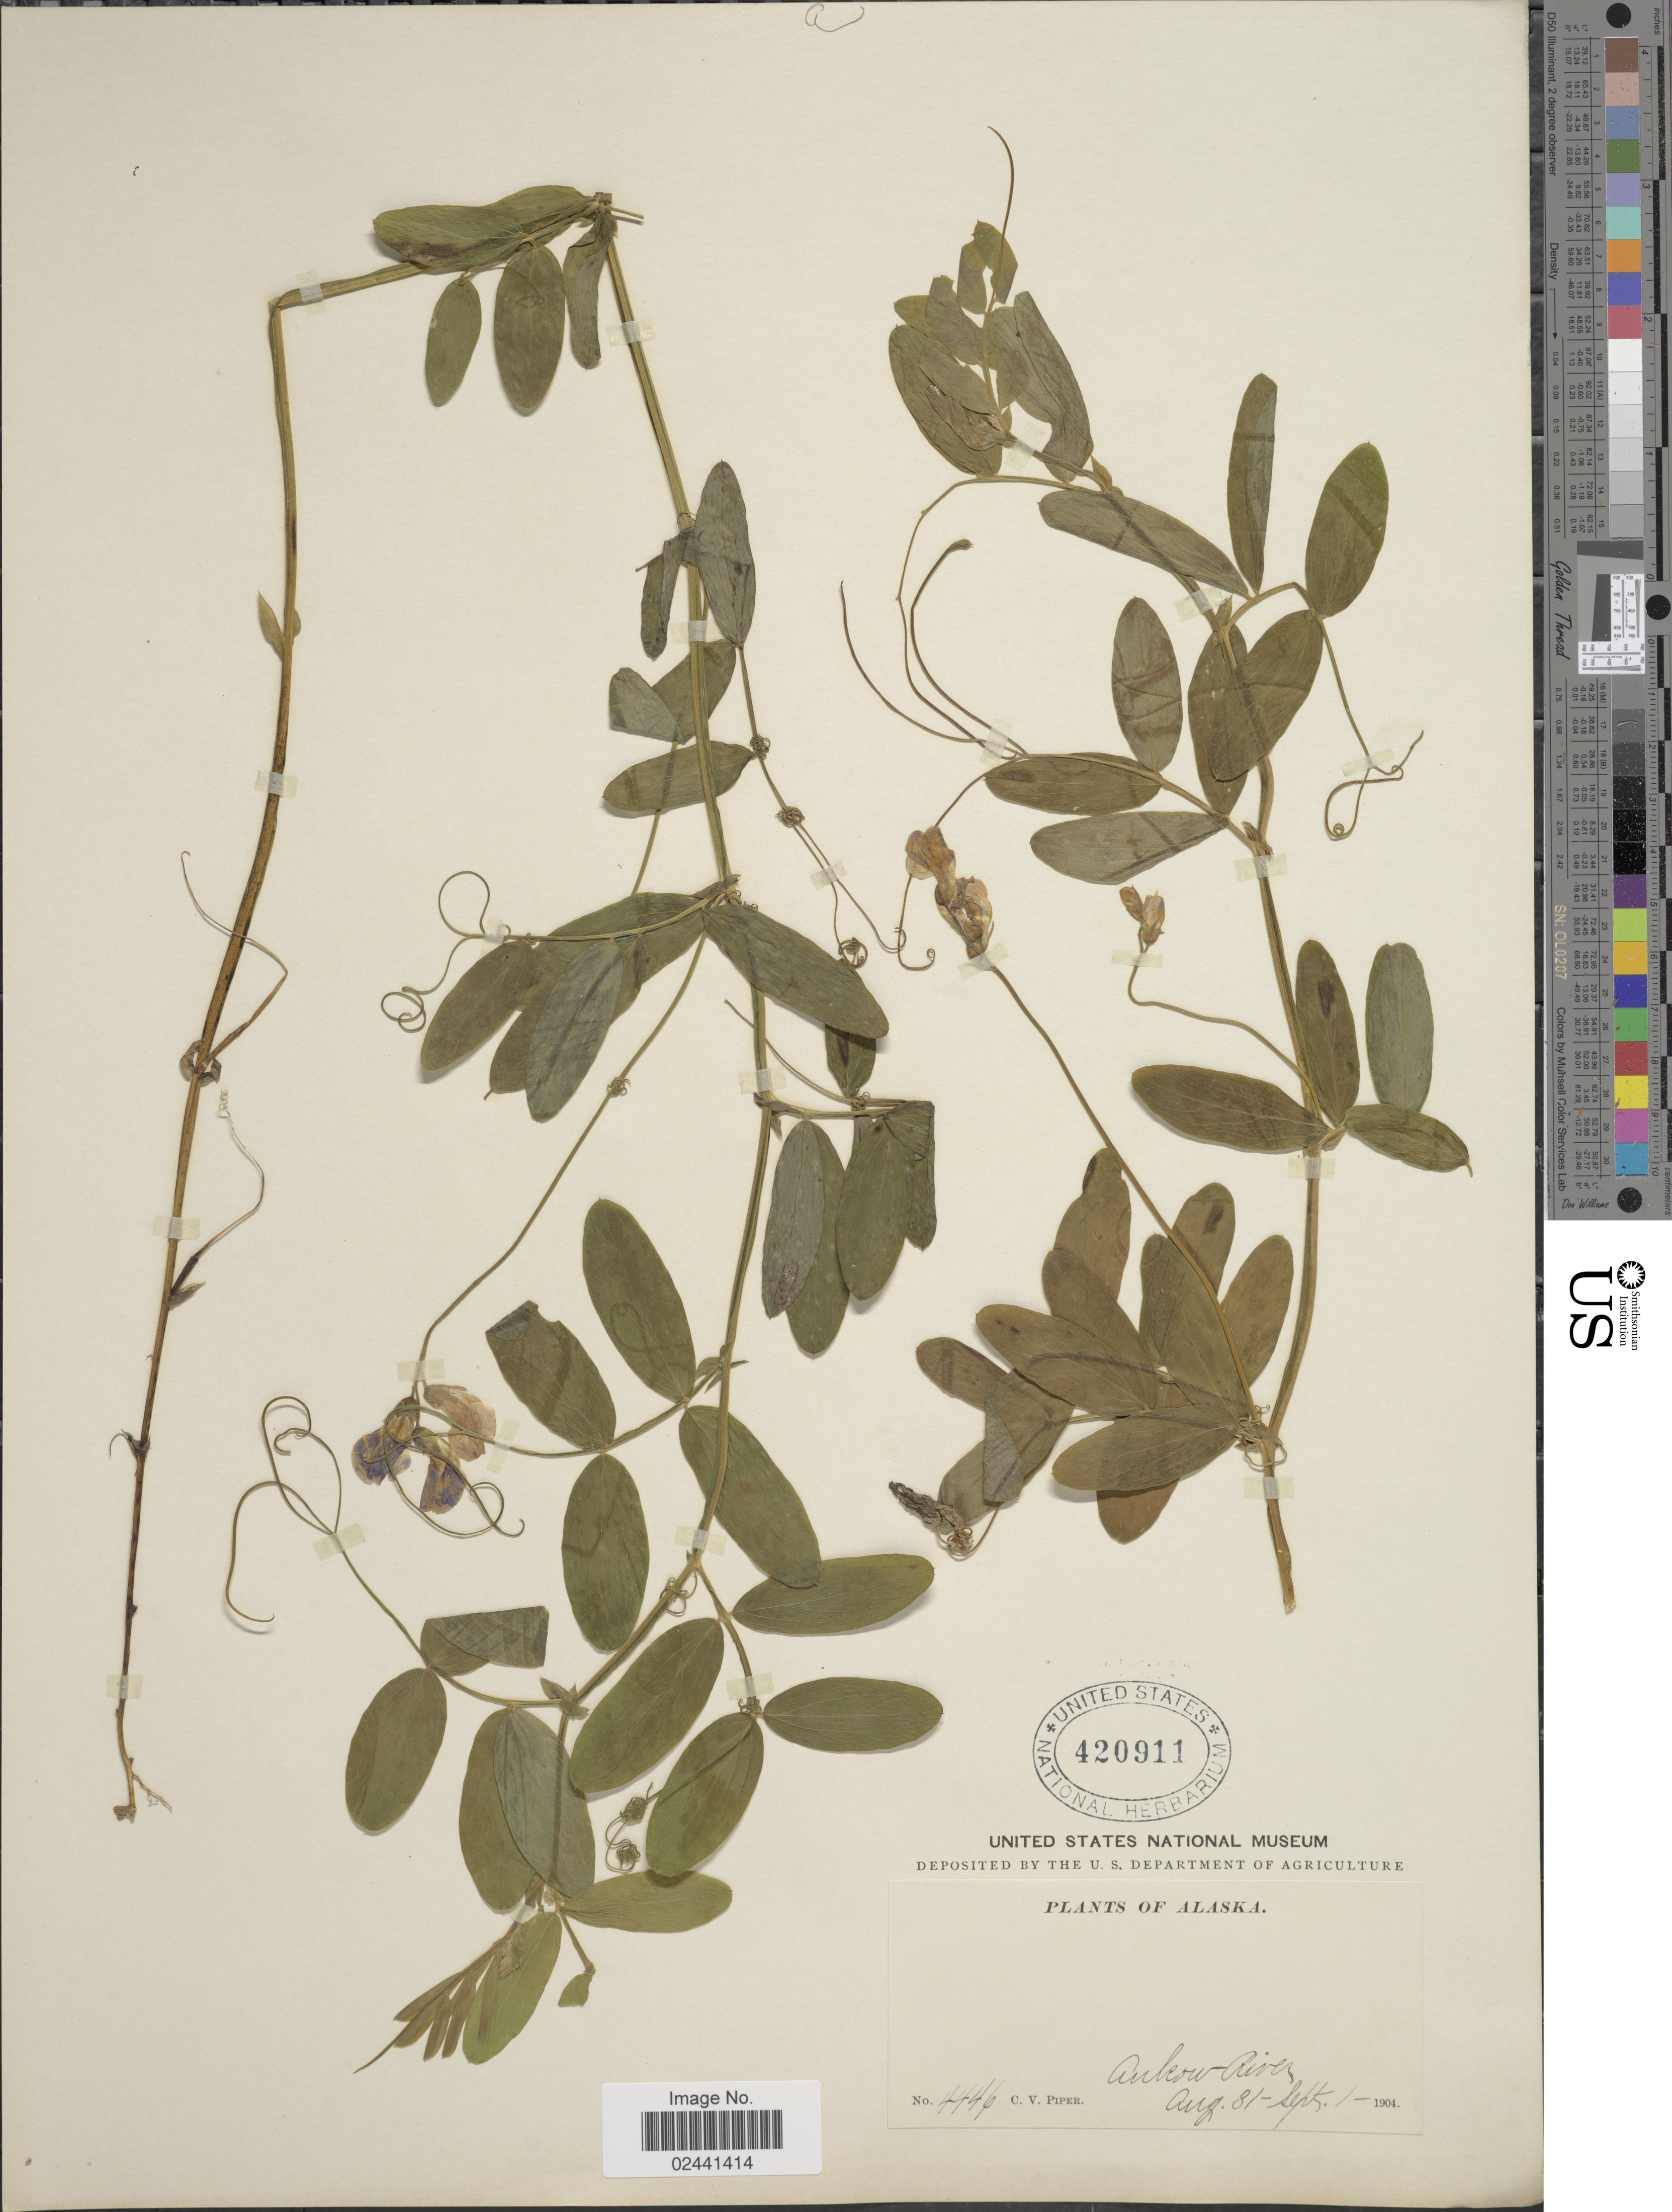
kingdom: Plantae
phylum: Tracheophyta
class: Magnoliopsida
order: Fabales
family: Fabaceae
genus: Lathyrus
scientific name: Lathyrus palustris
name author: L.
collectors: C. V. Piper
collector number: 4446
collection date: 1904-08-31/1904-09-01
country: United States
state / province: Alaska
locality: Anlow-River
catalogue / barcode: US 420911